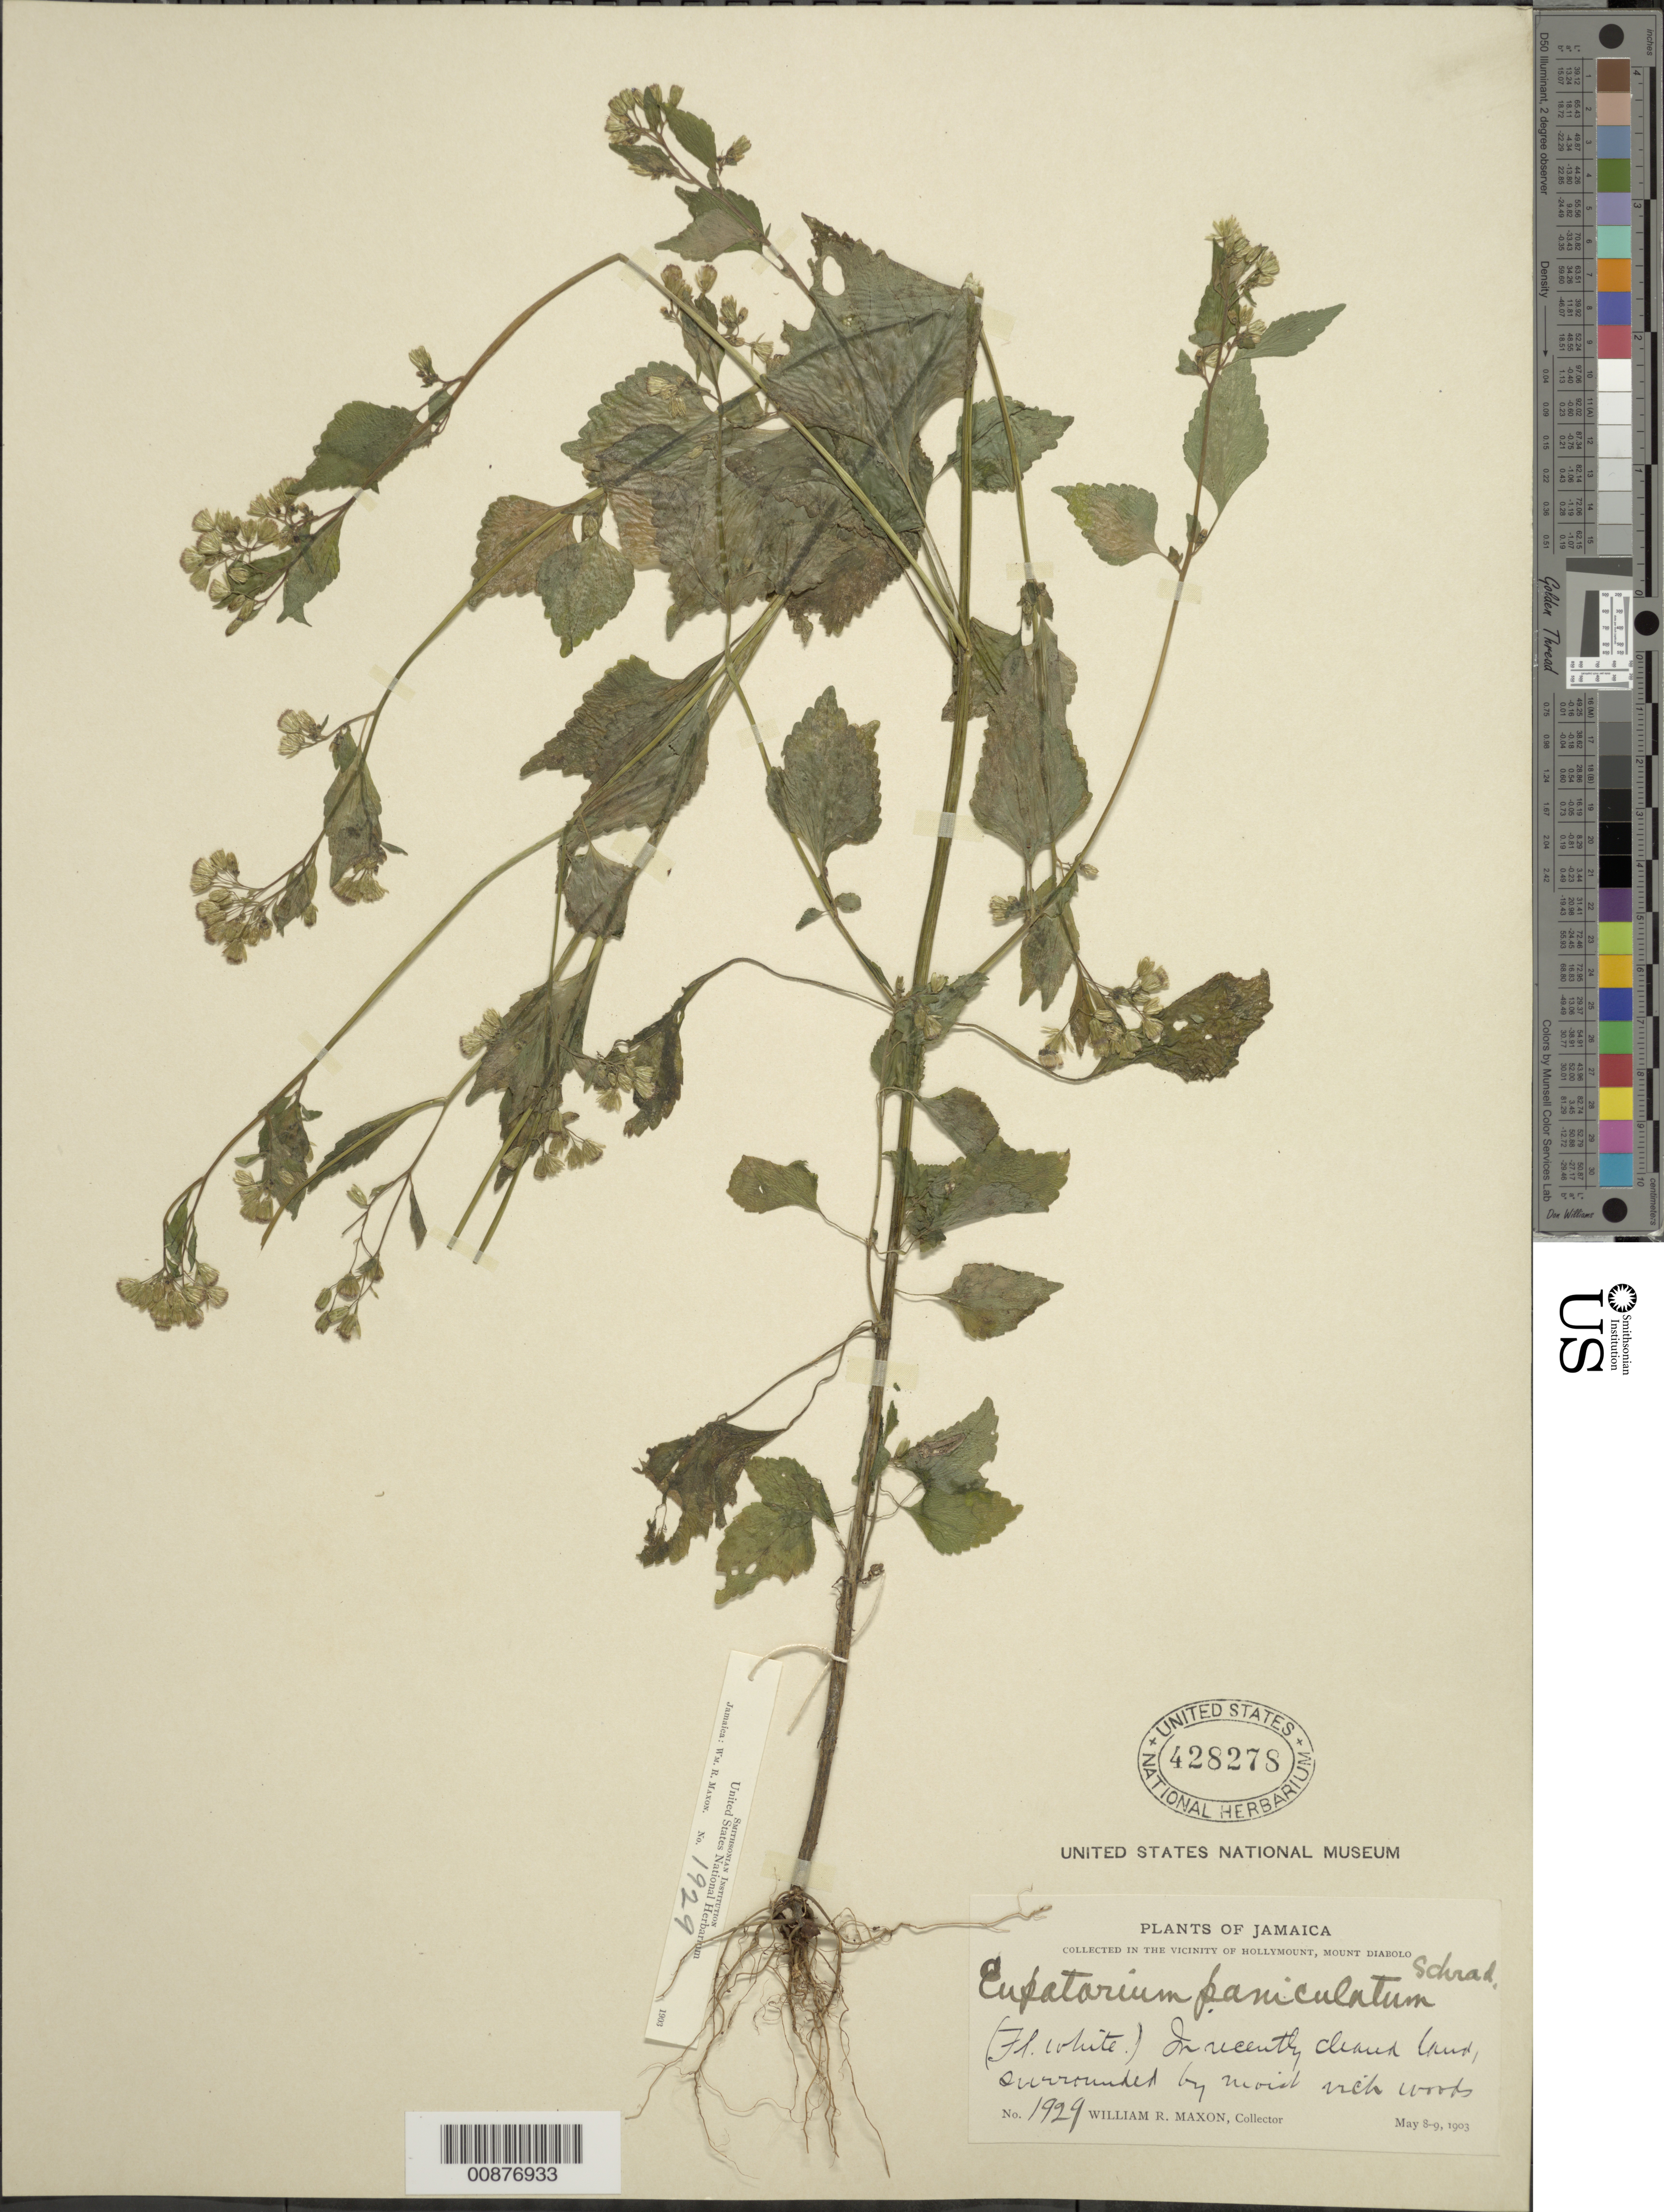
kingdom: Plantae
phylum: Tracheophyta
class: Magnoliopsida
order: Asterales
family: Asteraceae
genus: Fleischmannia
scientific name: Fleischmannia microstemon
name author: (Cass.) R.M. King & H. Rob.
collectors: W. R. Maxon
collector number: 1929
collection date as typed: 08 May 1903 to 09 May 1903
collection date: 1903-05-08/1903-05-09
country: Jamaica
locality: Vicinity of Hollymount, Mount Diabolo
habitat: On recently cleared land, surrounded by moist rich woods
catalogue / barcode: US 428278